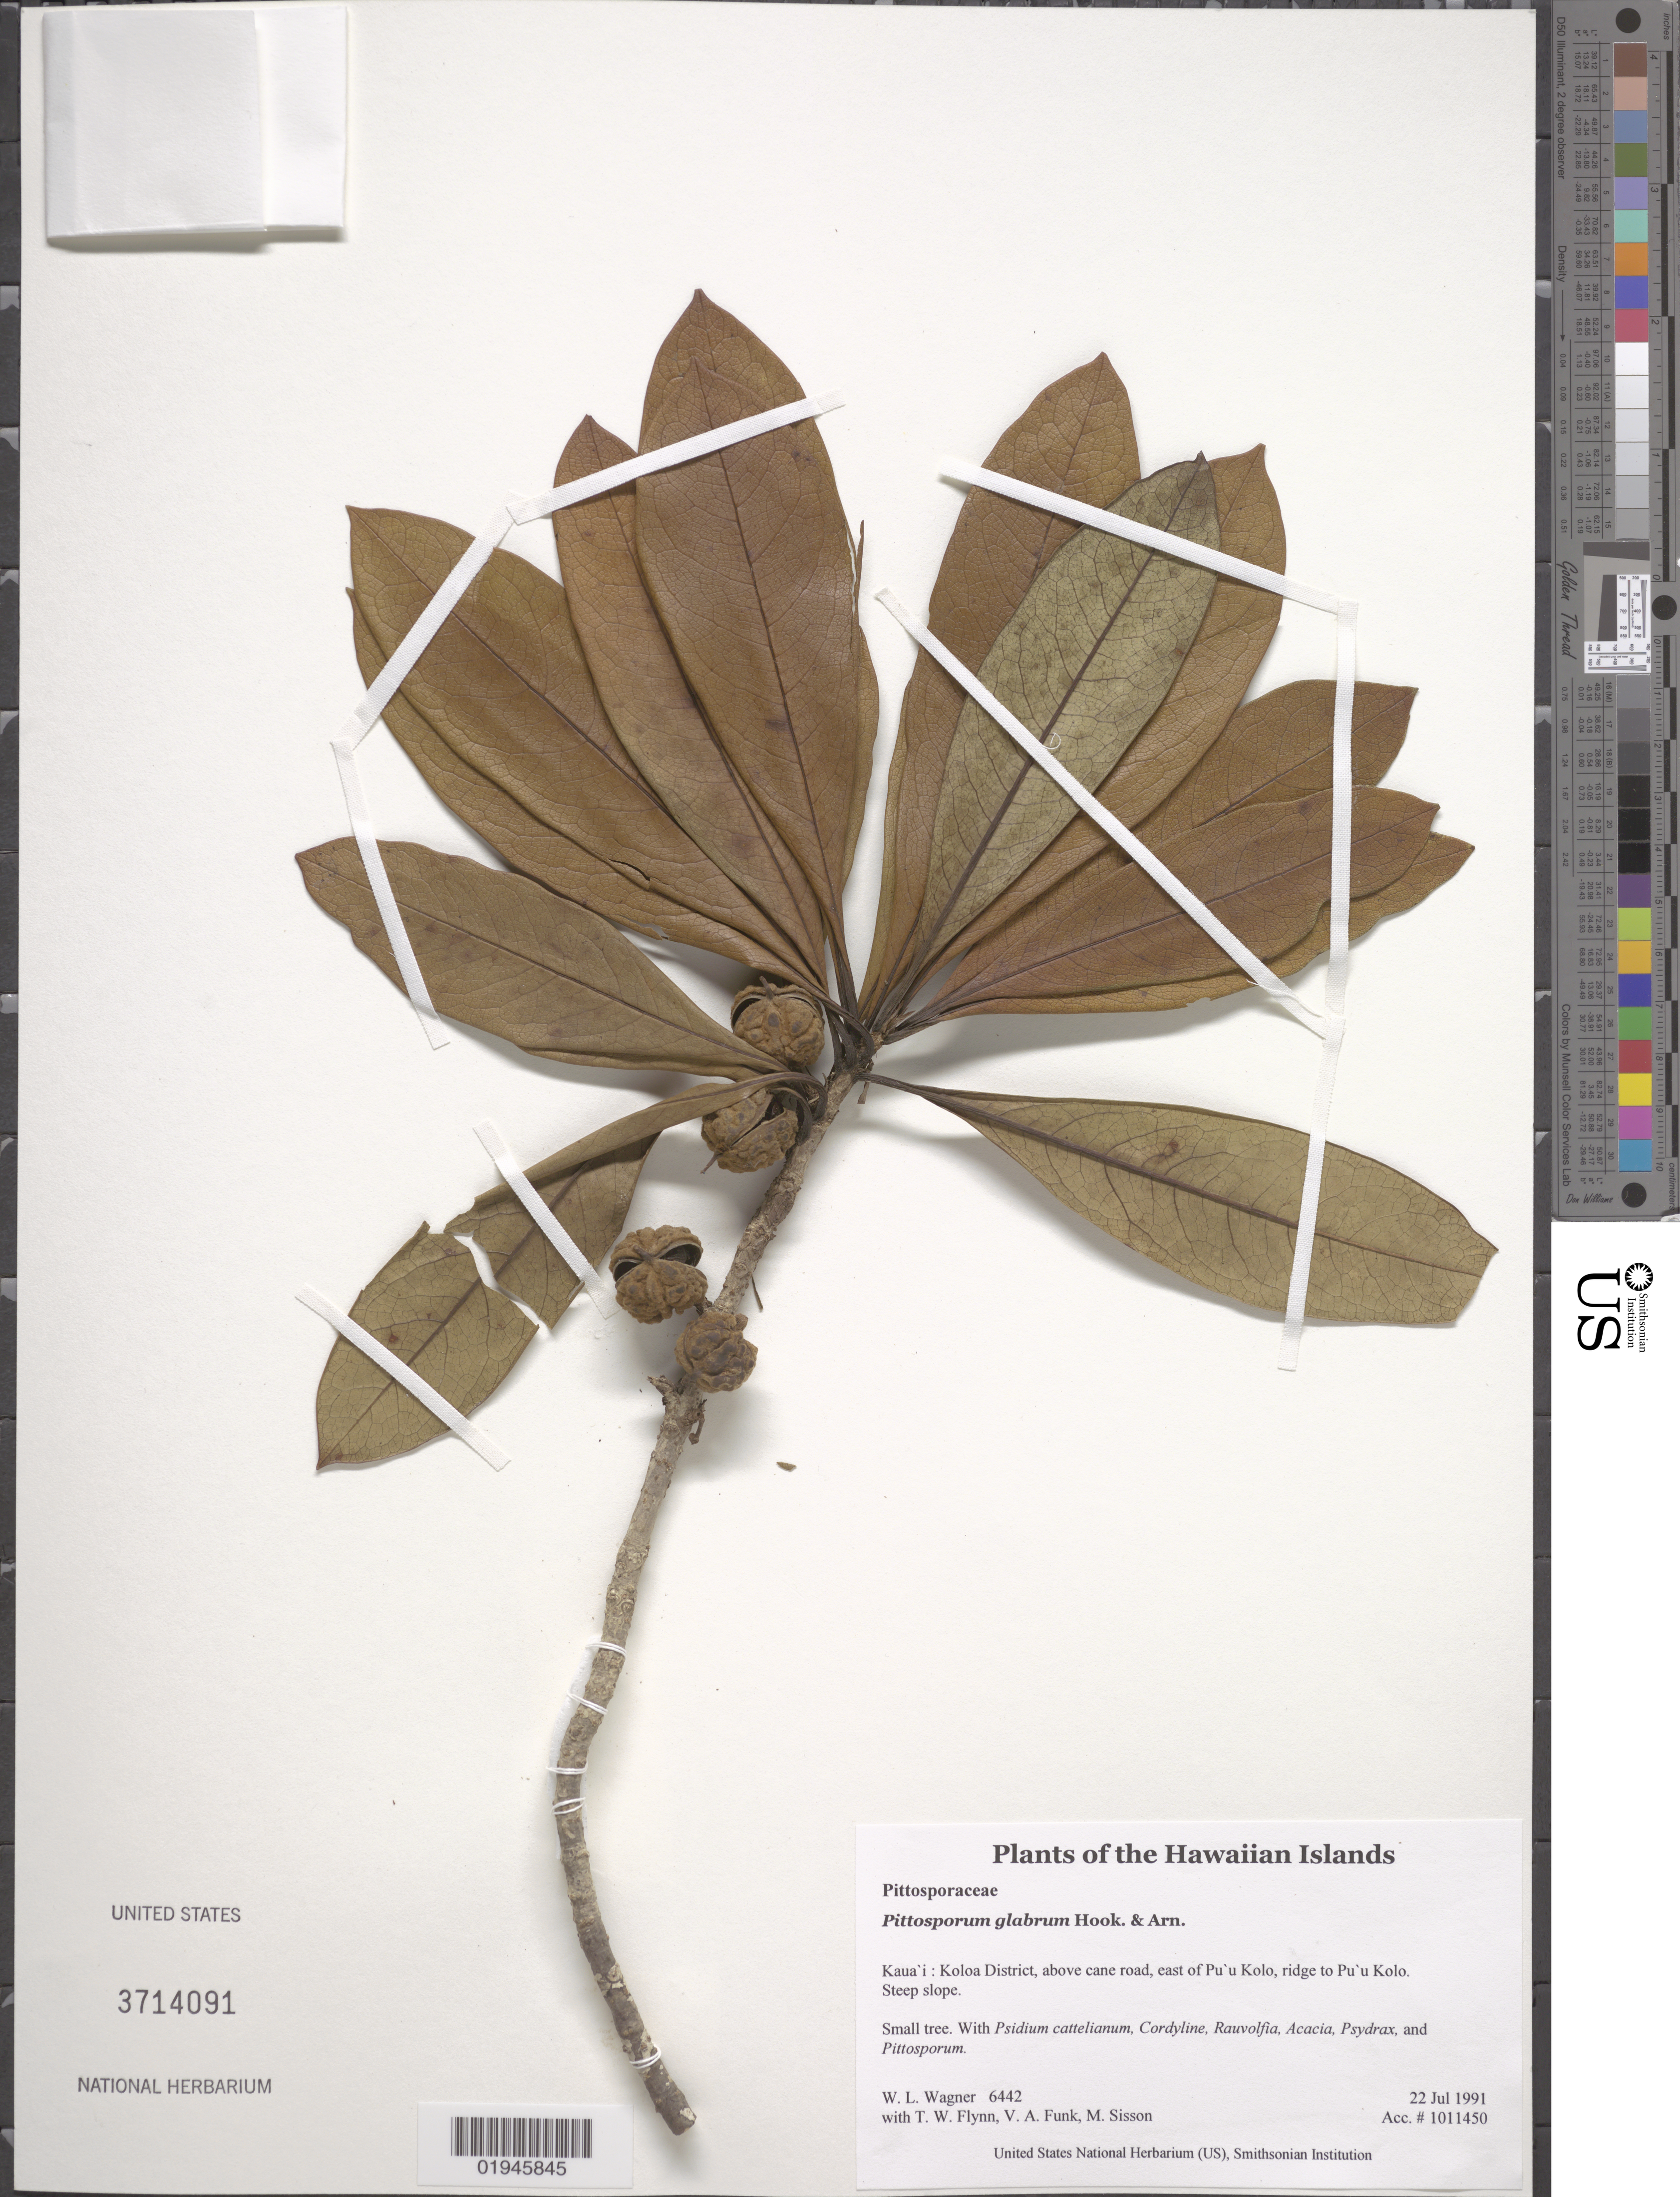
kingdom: Plantae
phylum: Tracheophyta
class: Magnoliopsida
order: Apiales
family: Pittosporaceae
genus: Pittosporum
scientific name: Pittosporum glabrum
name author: Hook. & Arn.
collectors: W. L. Wagner, T. W. Flynn, V. Funk & M. Sisson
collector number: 6442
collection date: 1991-07-22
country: United States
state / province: Hawaii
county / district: Kaui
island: Kaua'i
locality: Koloa District, above cane road, east of Pu'u Kolo, ridge to Pu'u Kolo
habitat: Steep slope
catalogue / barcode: US 3714091